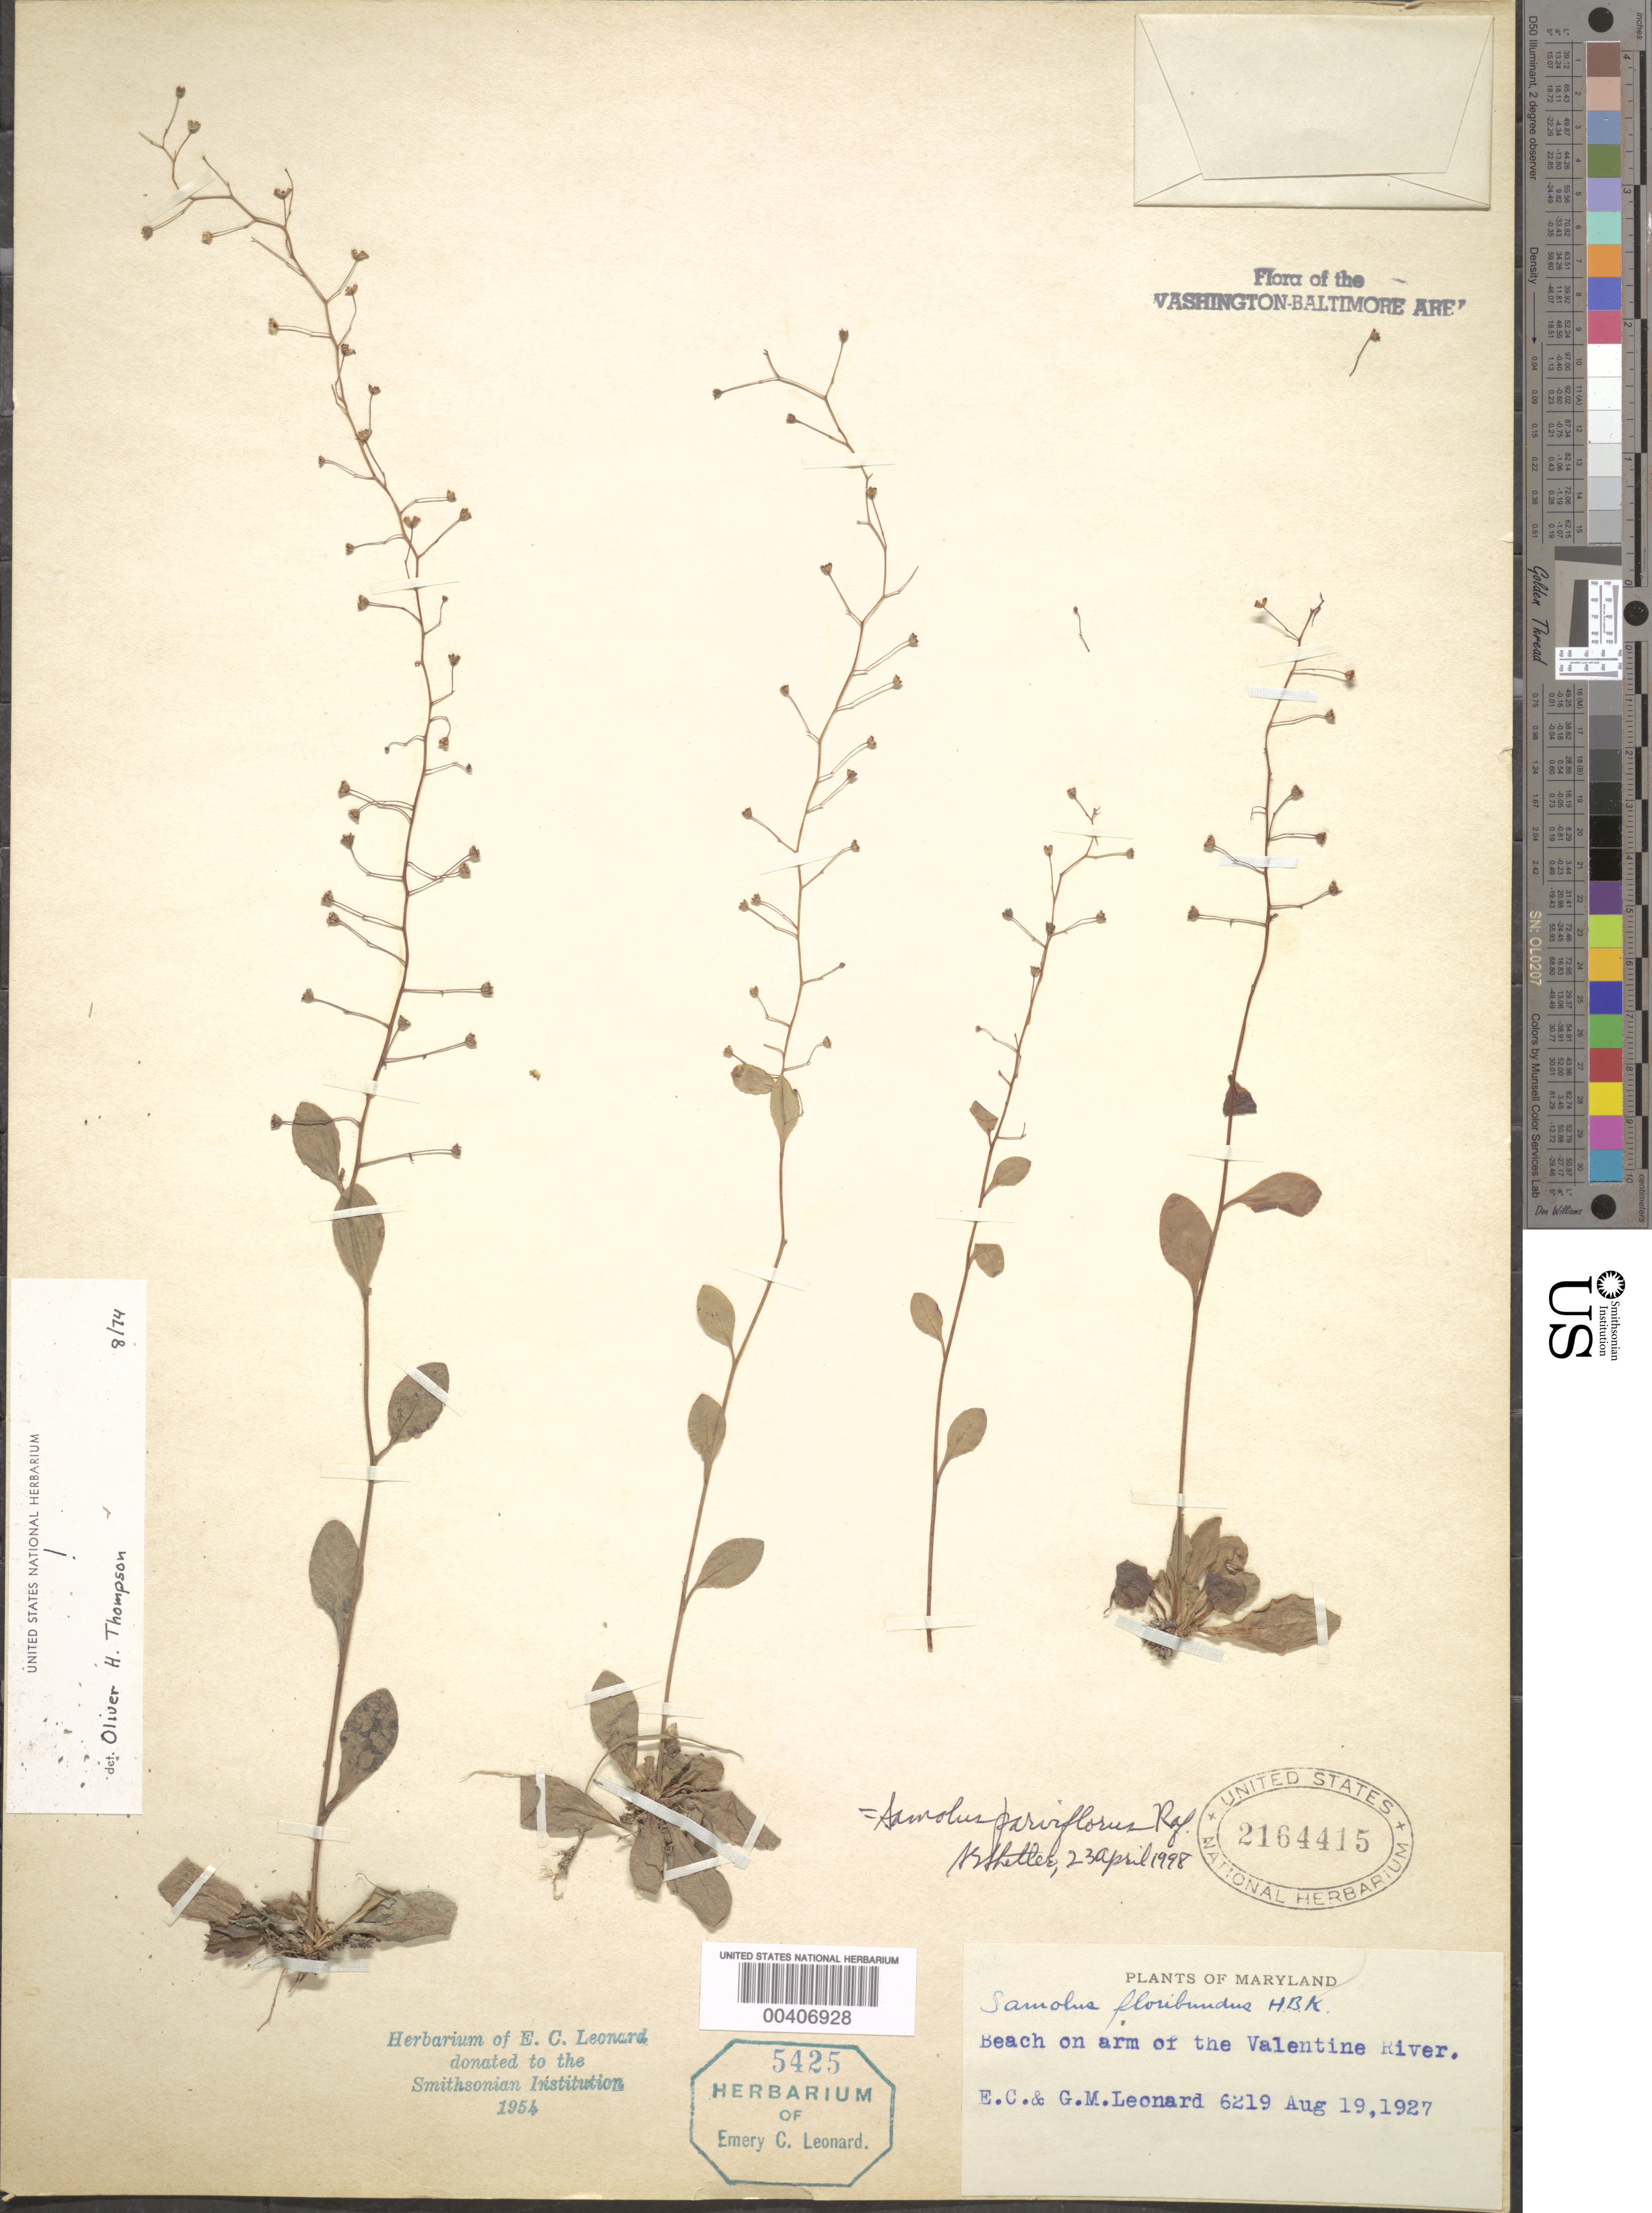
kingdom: Plantae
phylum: Tracheophyta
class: Magnoliopsida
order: Ericales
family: Primulaceae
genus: Samolus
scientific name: Samolus parviflorus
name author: Raf.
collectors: E. C. Leonard & G. M. Leonard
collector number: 6219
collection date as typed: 19 Aug 1927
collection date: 1927-08-19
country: United States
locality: Valentine River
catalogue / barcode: US 2164415